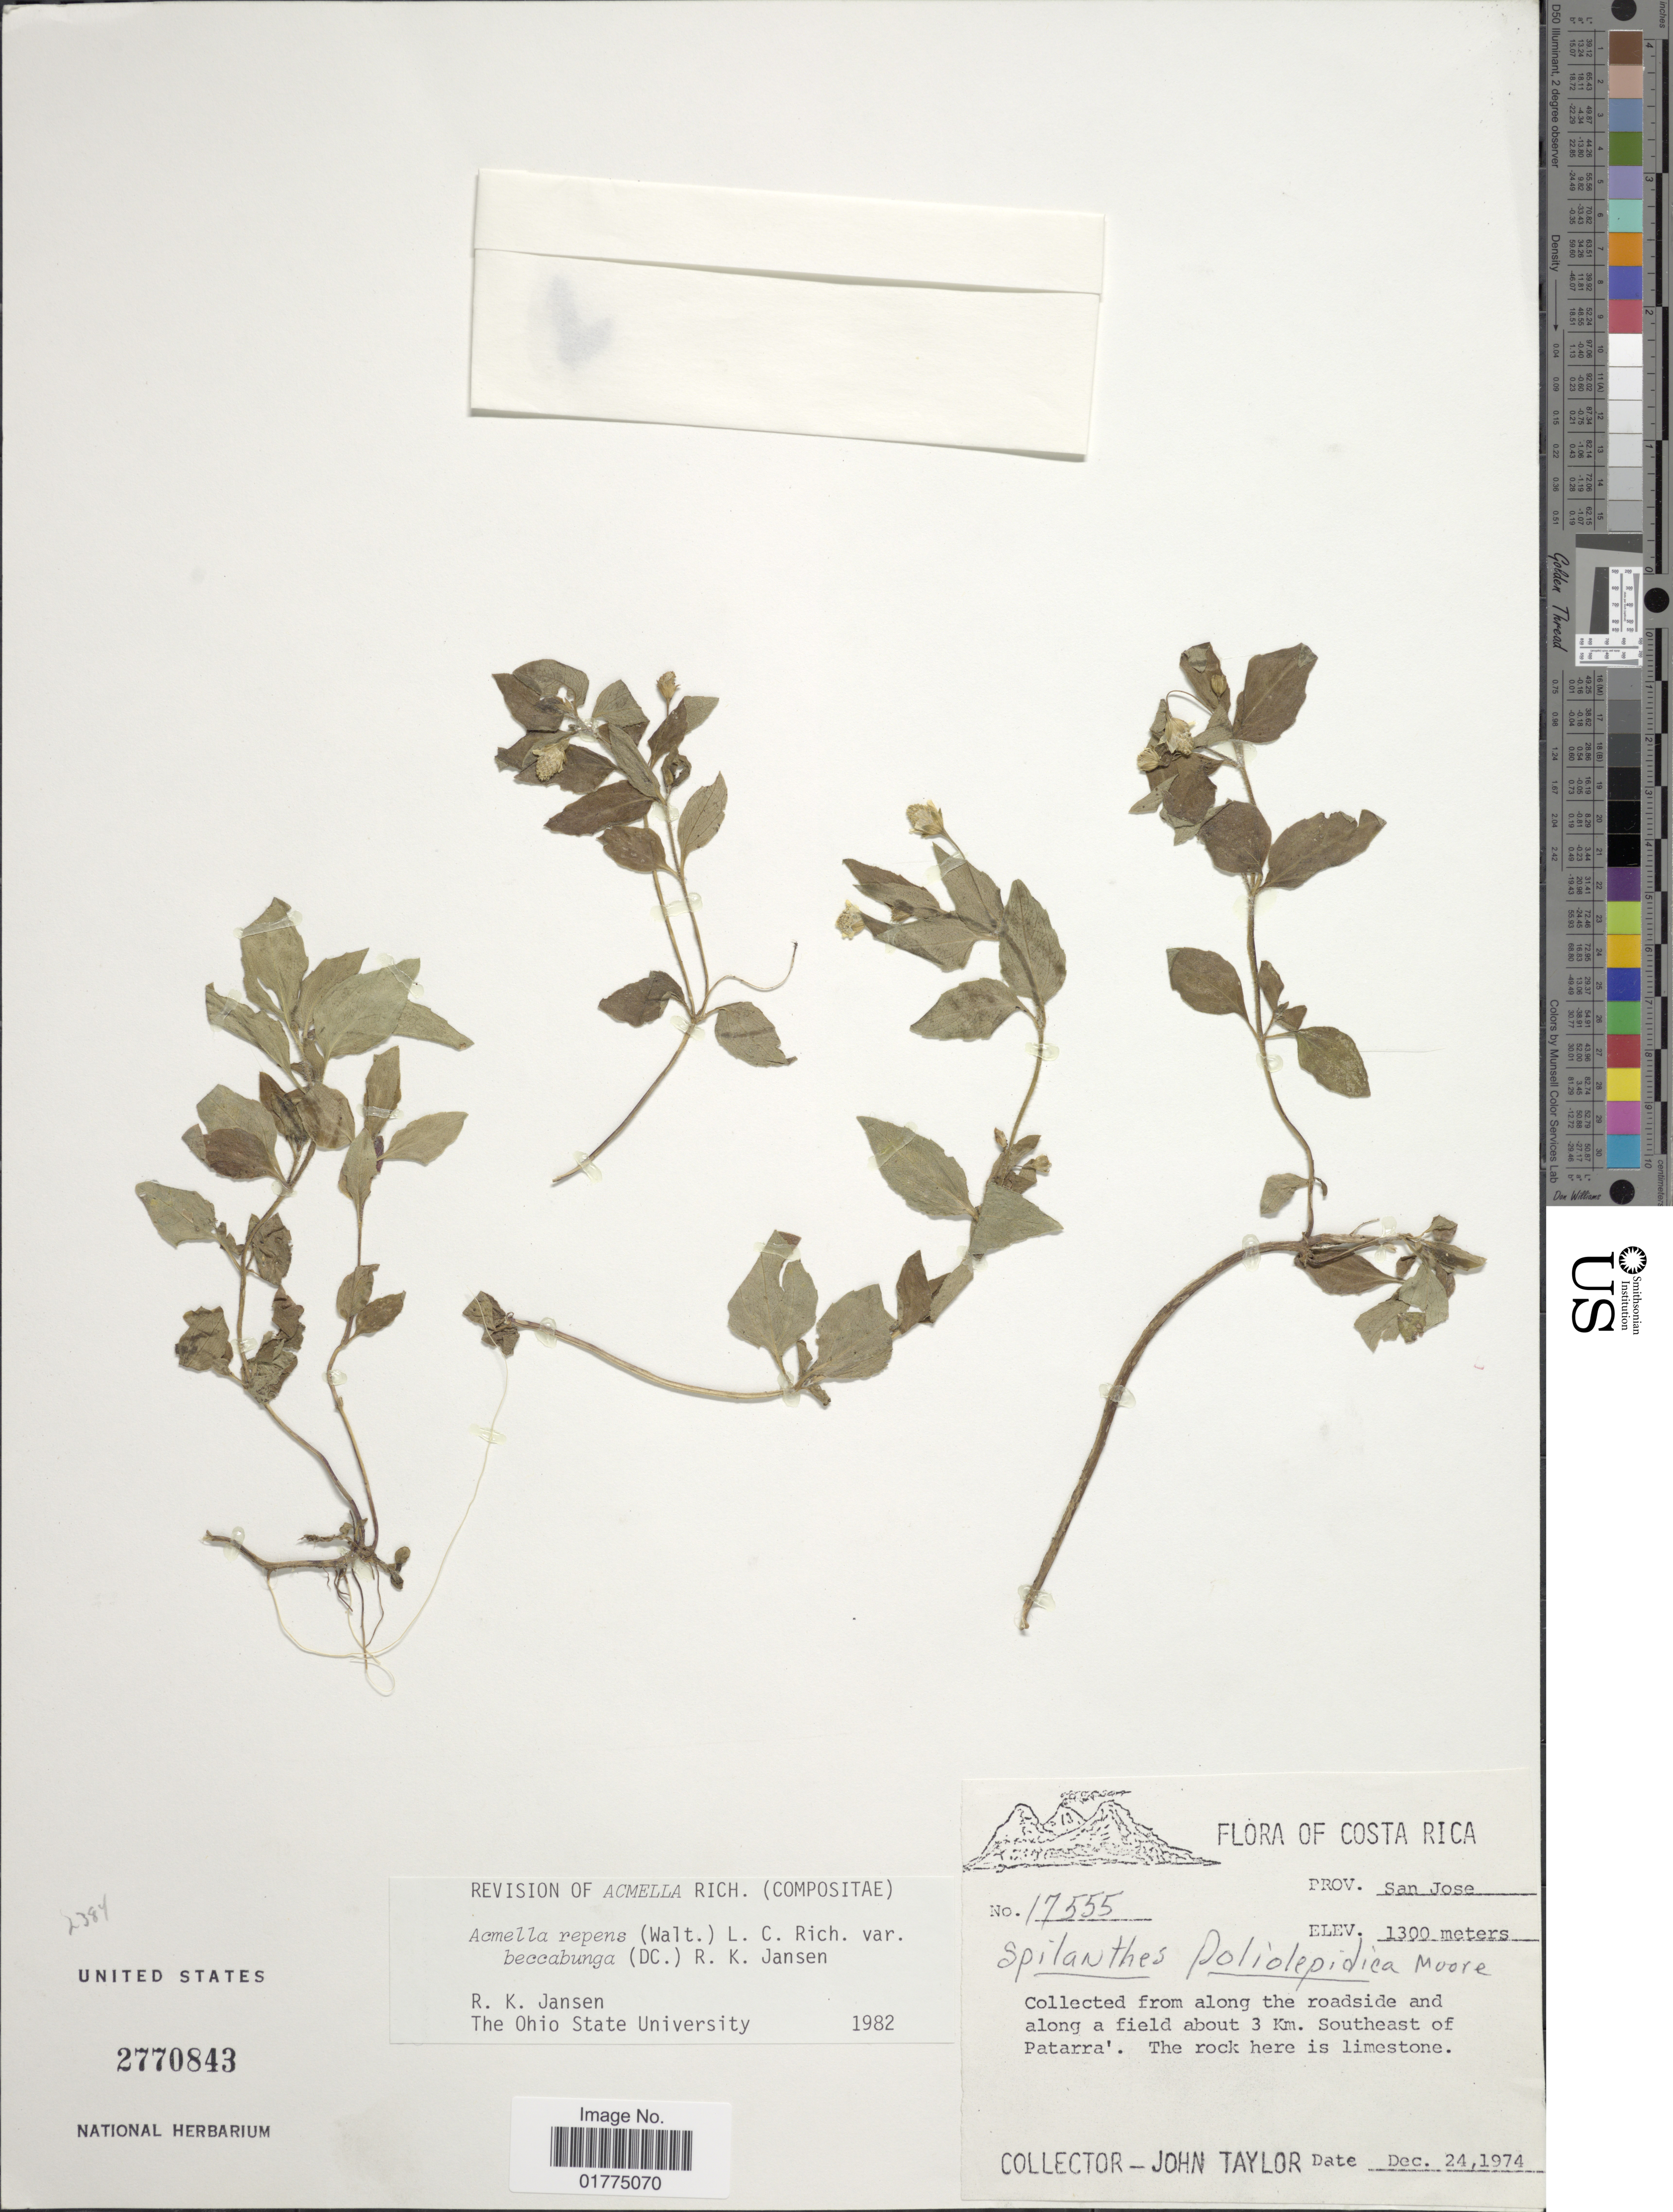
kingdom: Plantae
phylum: Tracheophyta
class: Magnoliopsida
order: Asterales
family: Asteraceae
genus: Acmella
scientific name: Acmella repens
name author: (Walter) Rich.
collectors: J. Taylor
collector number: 17555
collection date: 1974-12-24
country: Costa Rica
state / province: San José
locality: Prov. San Jose. Collected from along the roadside and along a field about 3 Km. Southeast of Patarra. The rock here is limestone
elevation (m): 1300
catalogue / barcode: US 2770843